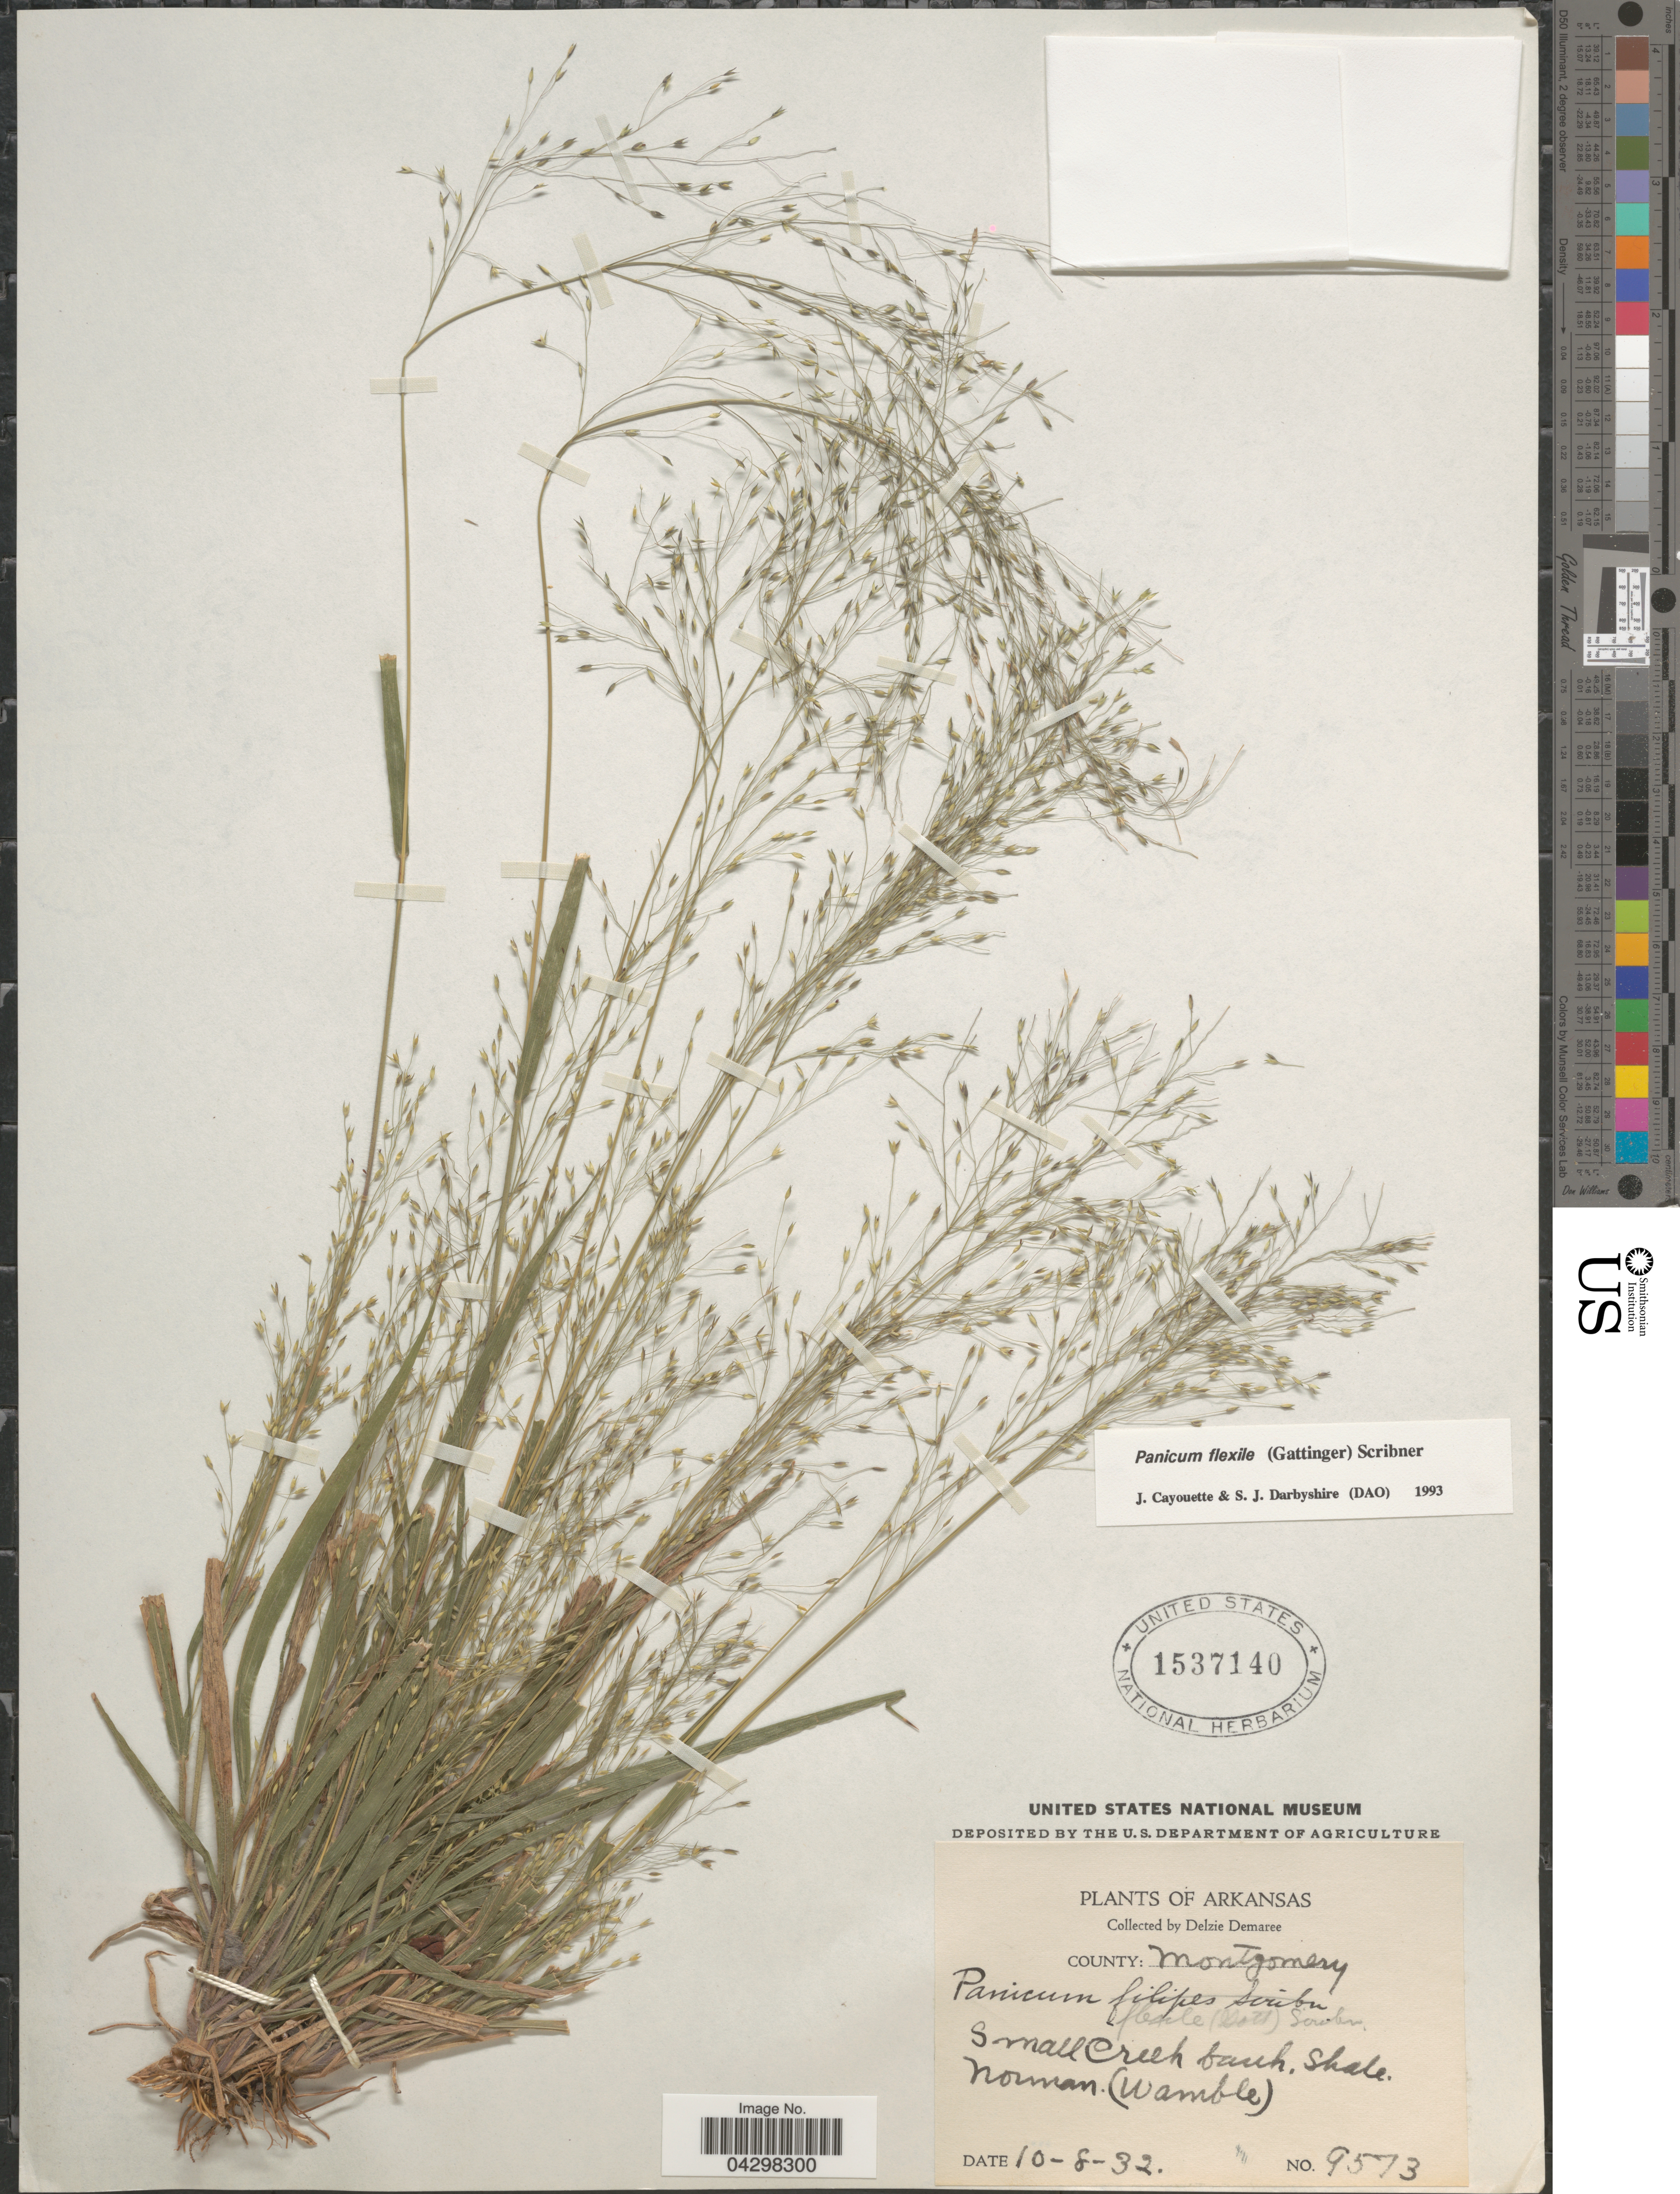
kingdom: Plantae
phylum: Tracheophyta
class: Liliopsida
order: Poales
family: Poaceae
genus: Panicum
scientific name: Panicum flexile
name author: (Gatt.) Scribn.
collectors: D. Damaree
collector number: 9573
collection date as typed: Transcribed d/m/y: 8/10/32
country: United States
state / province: Arkansas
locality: County: Montgomery. Small creek bank. Shade Norman (Wamble).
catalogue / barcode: US 1537140